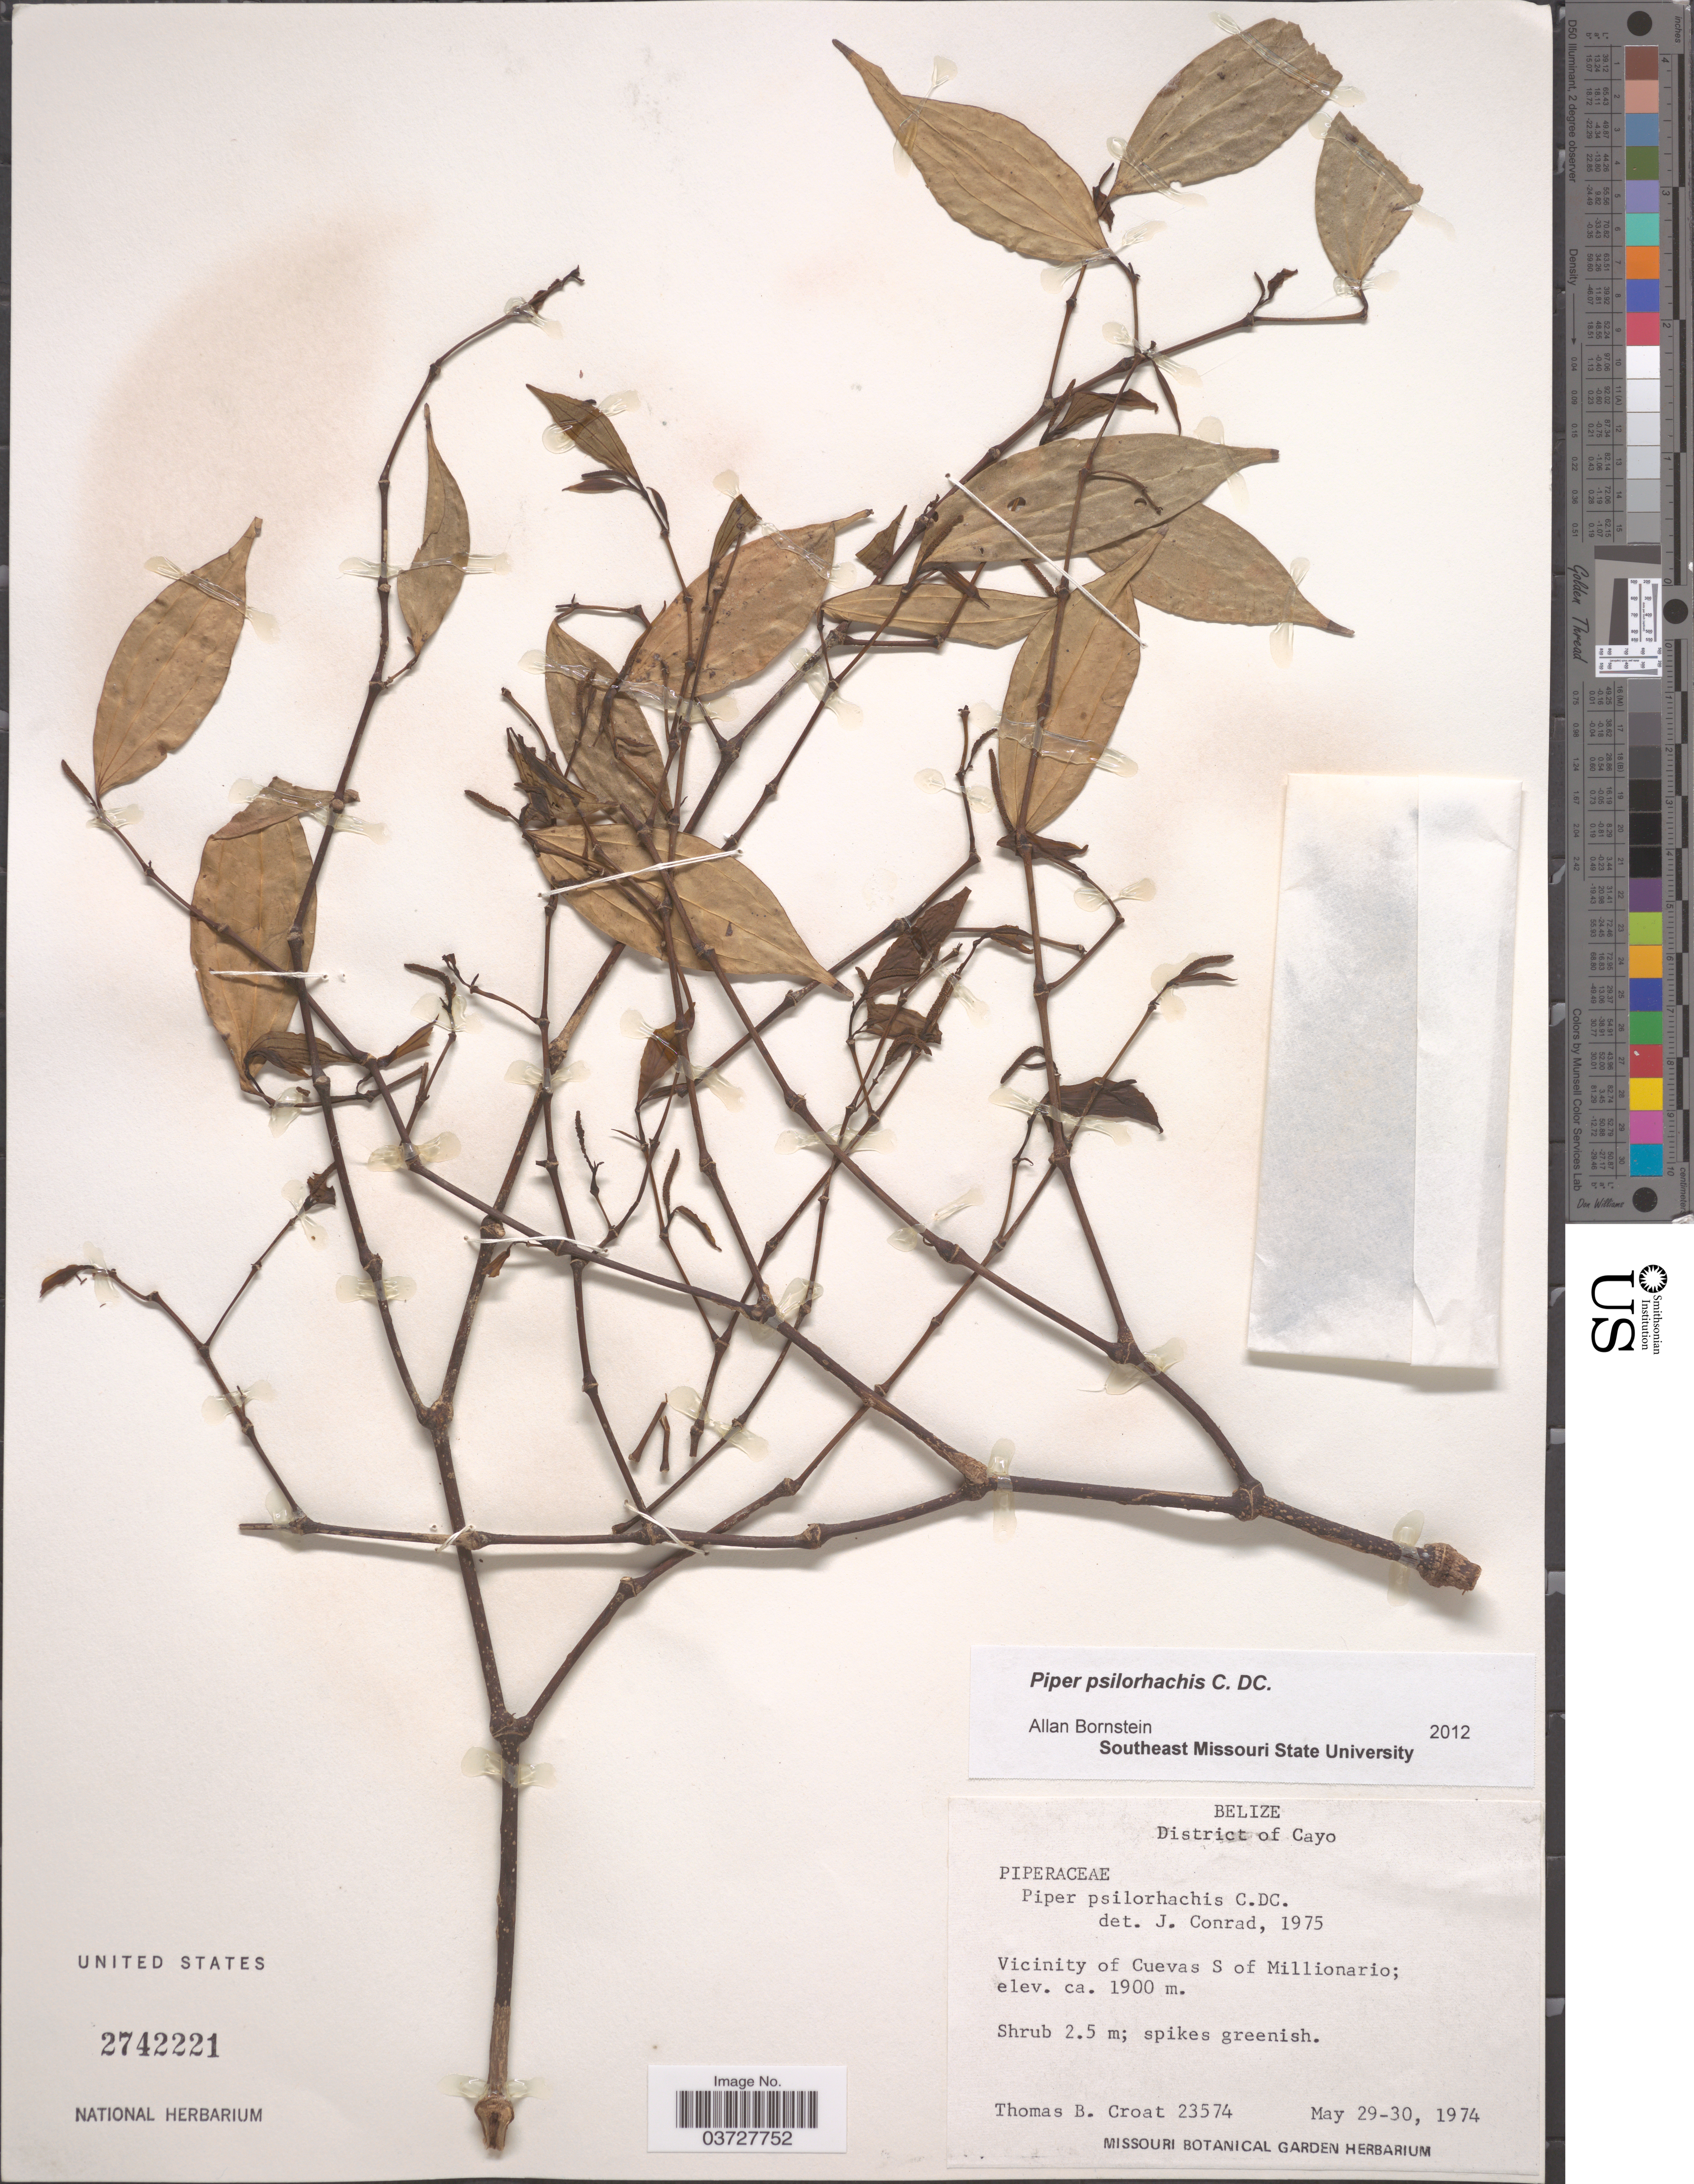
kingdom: Plantae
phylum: Tracheophyta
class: Magnoliopsida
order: Piperales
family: Piperaceae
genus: Piper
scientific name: Piper psilorhachis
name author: C. DC.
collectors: T. B. Croat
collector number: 23574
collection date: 1974-05-29/1974-05-30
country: Belize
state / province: Cayo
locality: District of Cayo. Vicinity of Cuevas S of Millionario.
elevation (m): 1900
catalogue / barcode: US 2742221